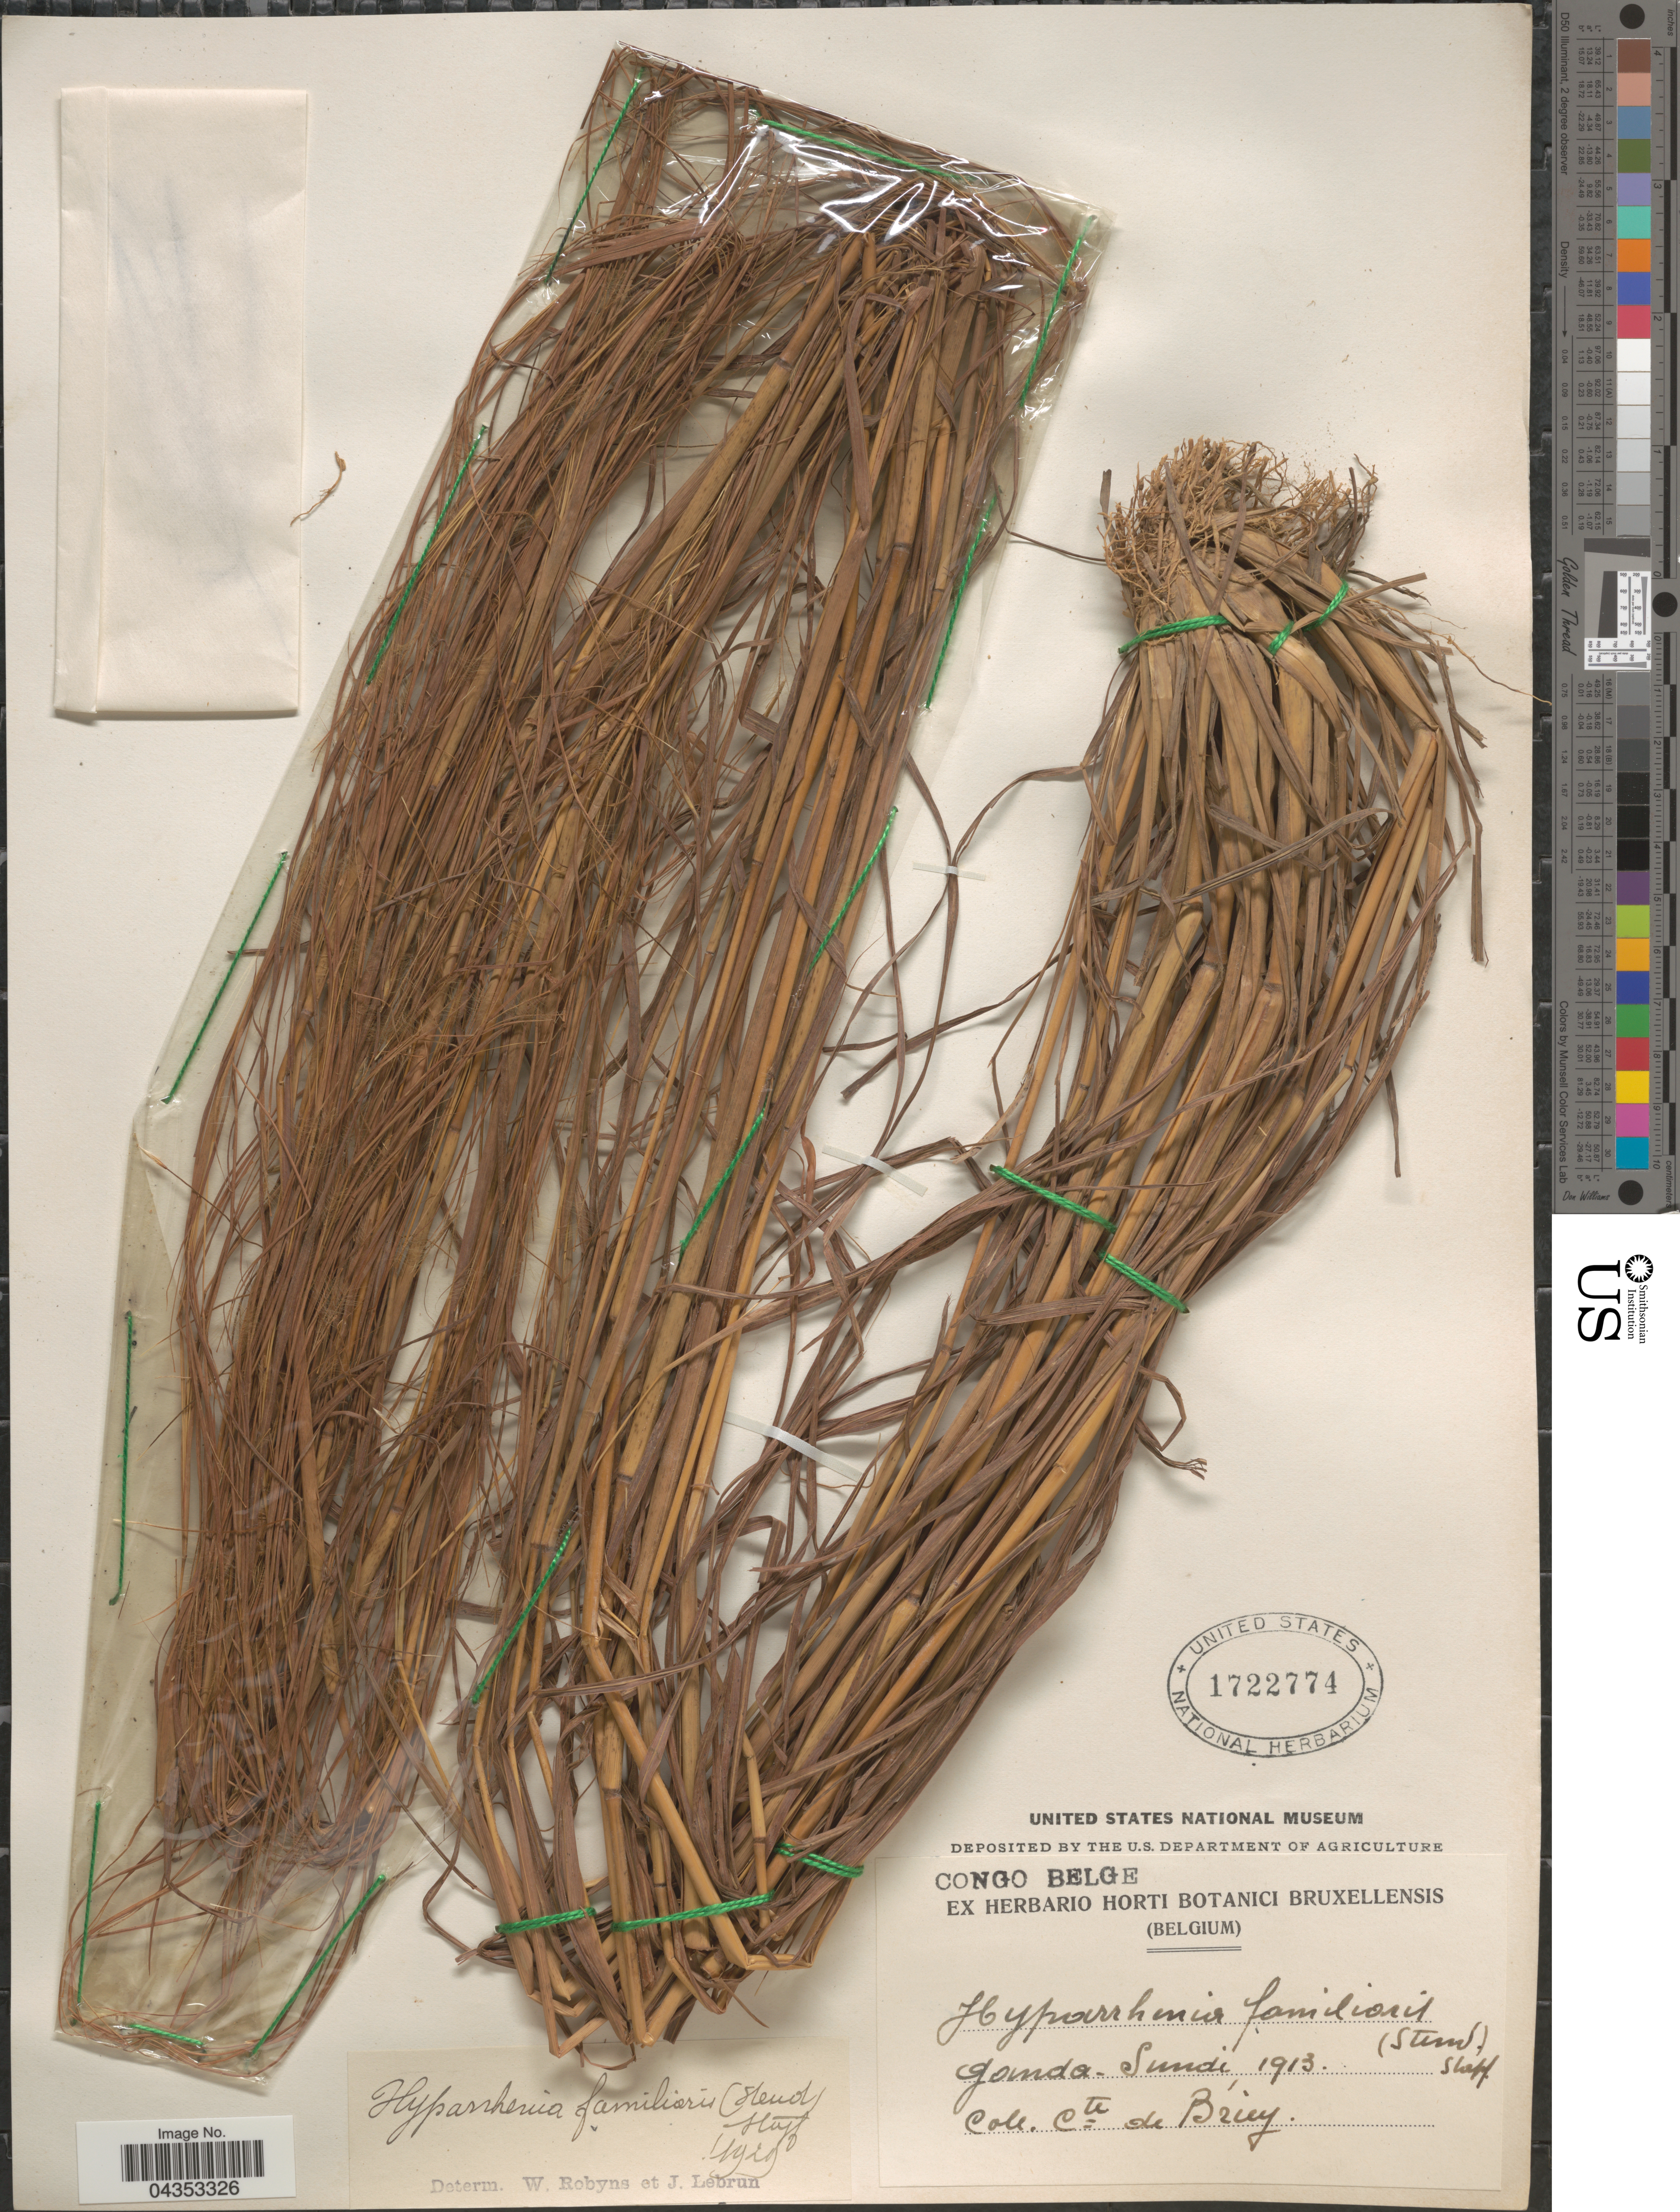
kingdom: Plantae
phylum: Tracheophyta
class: Liliopsida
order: Poales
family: Poaceae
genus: Hyparrhenia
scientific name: Hyparrhenia familiaris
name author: (Steud.) Stapf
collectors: J. Briey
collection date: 1913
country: Congo, Democratic Republic of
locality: Congo Belge. Ganda-Sundi.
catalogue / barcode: US 1722774